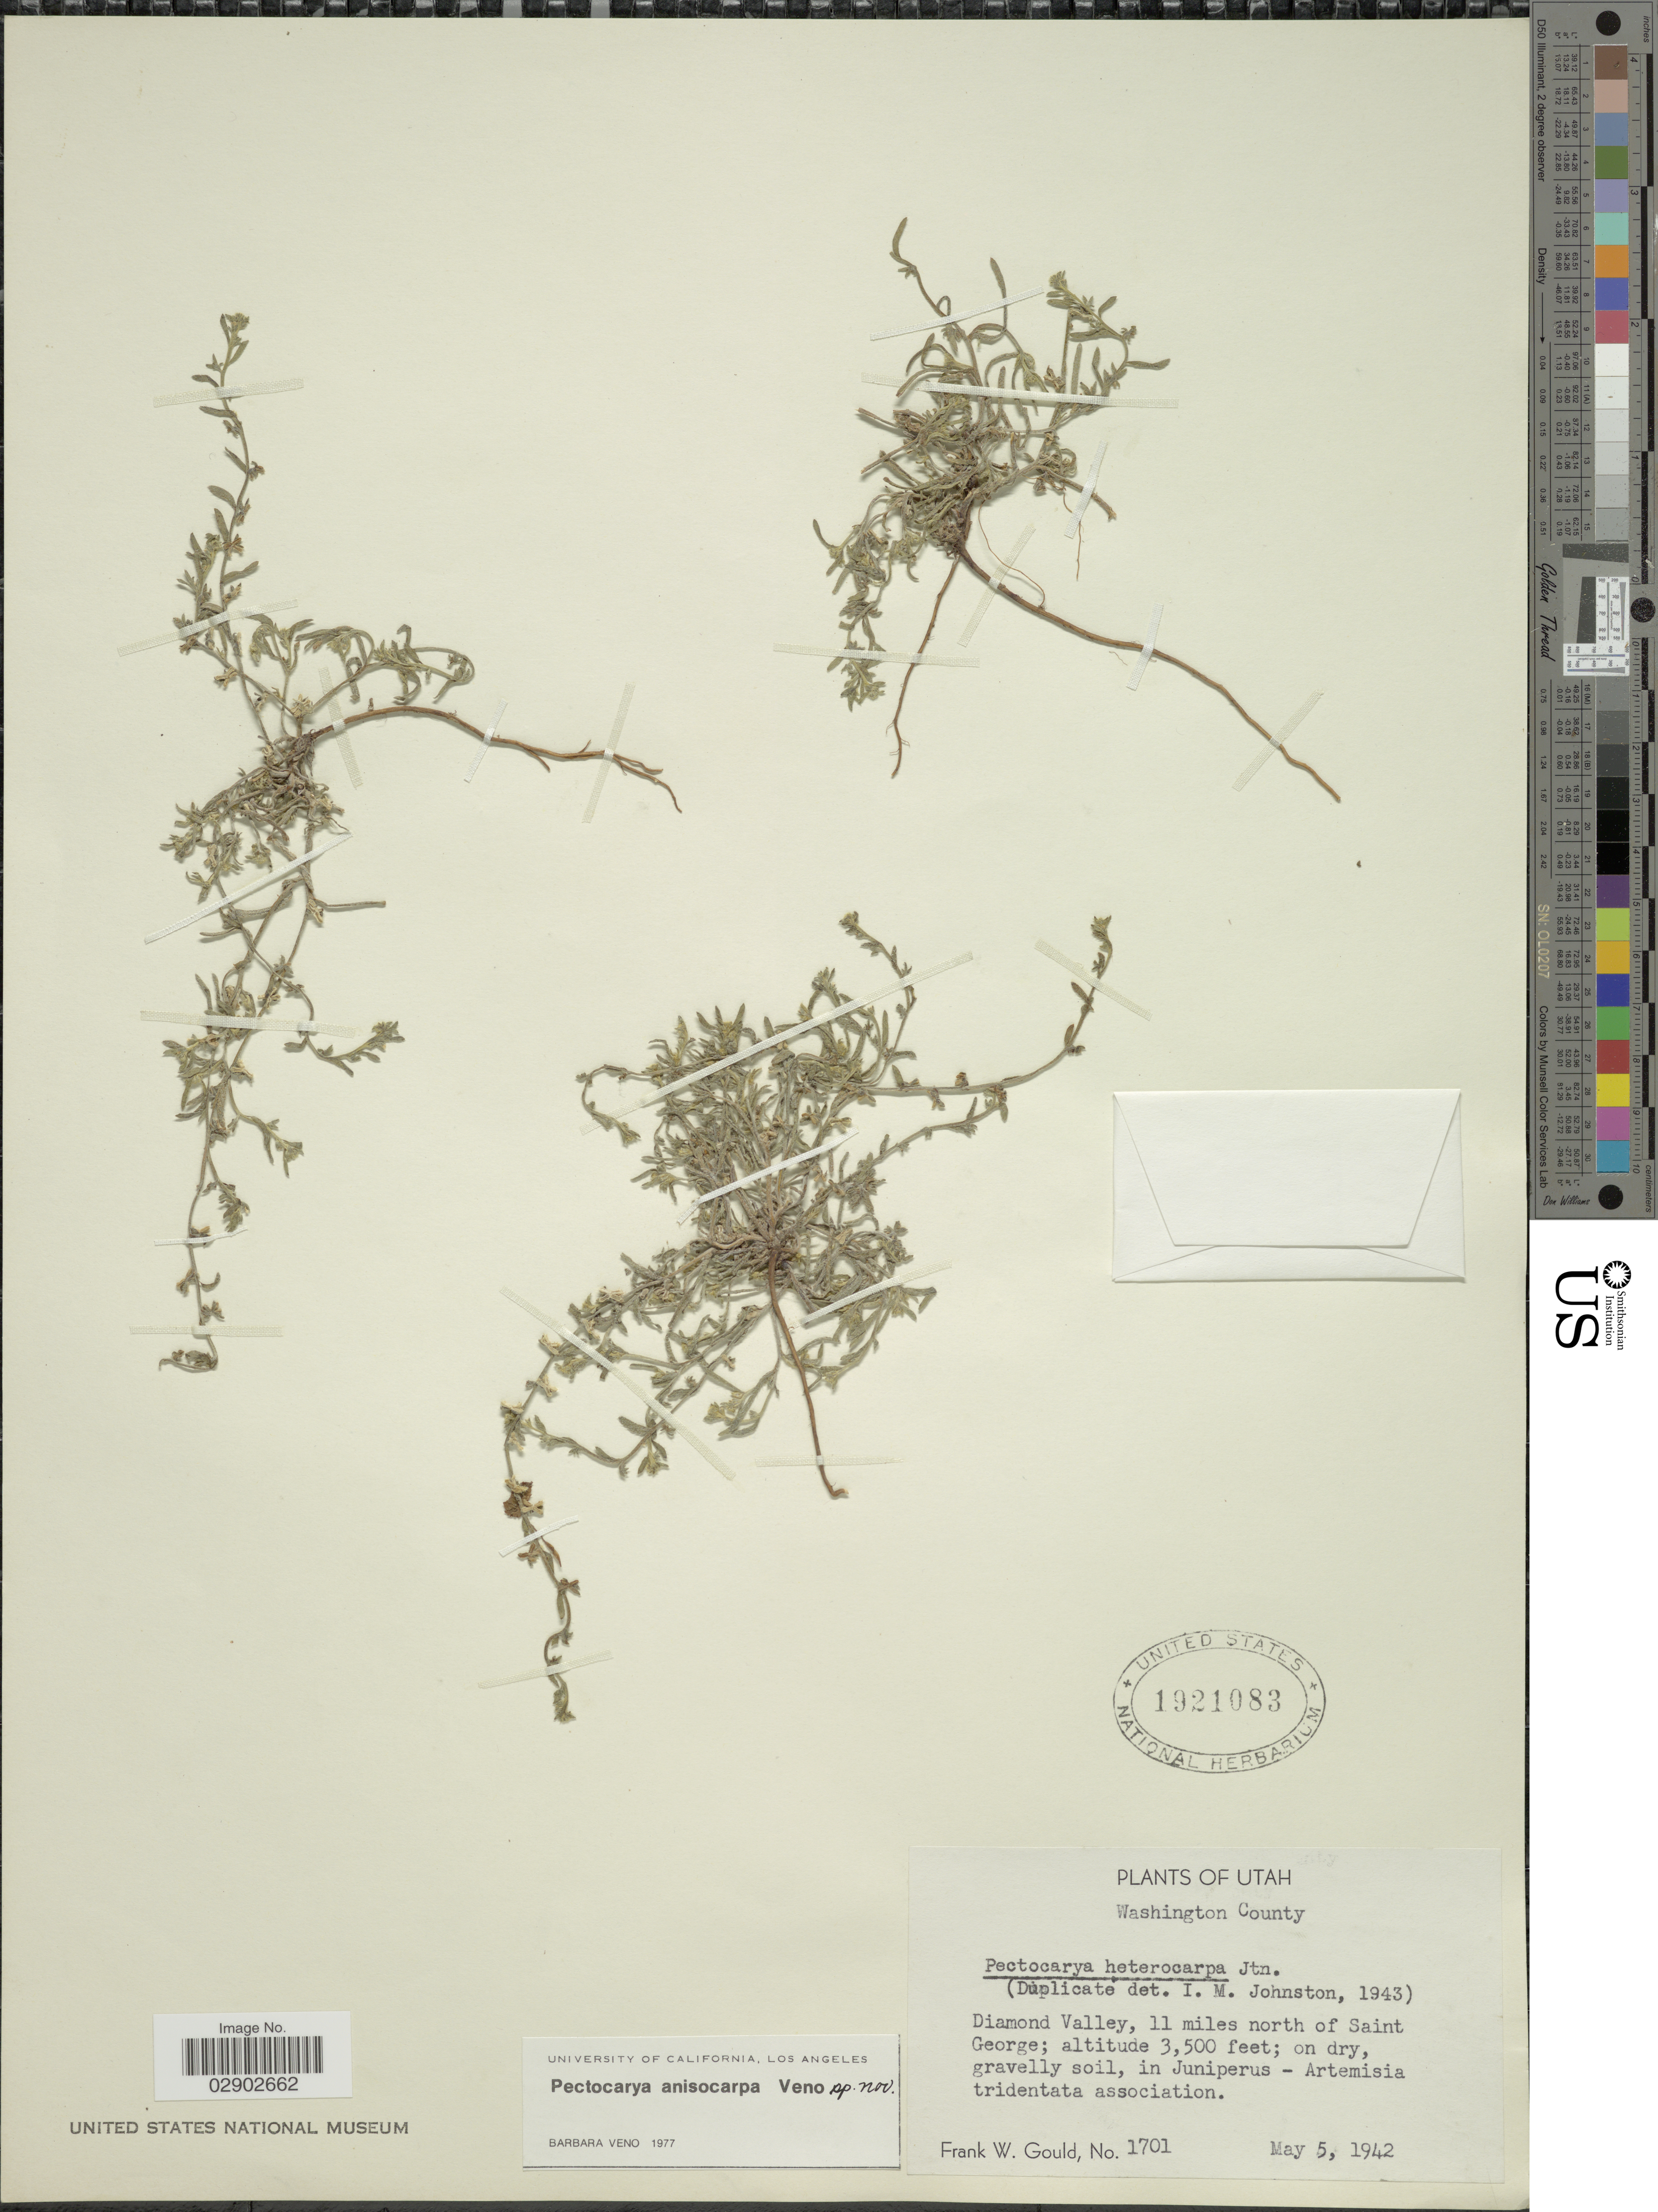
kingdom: Plantae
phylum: Tracheophyta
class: Magnoliopsida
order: Boraginales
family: Boraginaceae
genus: Pectocarya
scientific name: Pectocarya anisocarpa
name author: Veno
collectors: F. W. Gould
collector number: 1701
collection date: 1942-05-05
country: United States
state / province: Utah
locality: Washington County, Diamond Valley, 11 miles north of Saint George.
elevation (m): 1067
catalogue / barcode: US 1921083